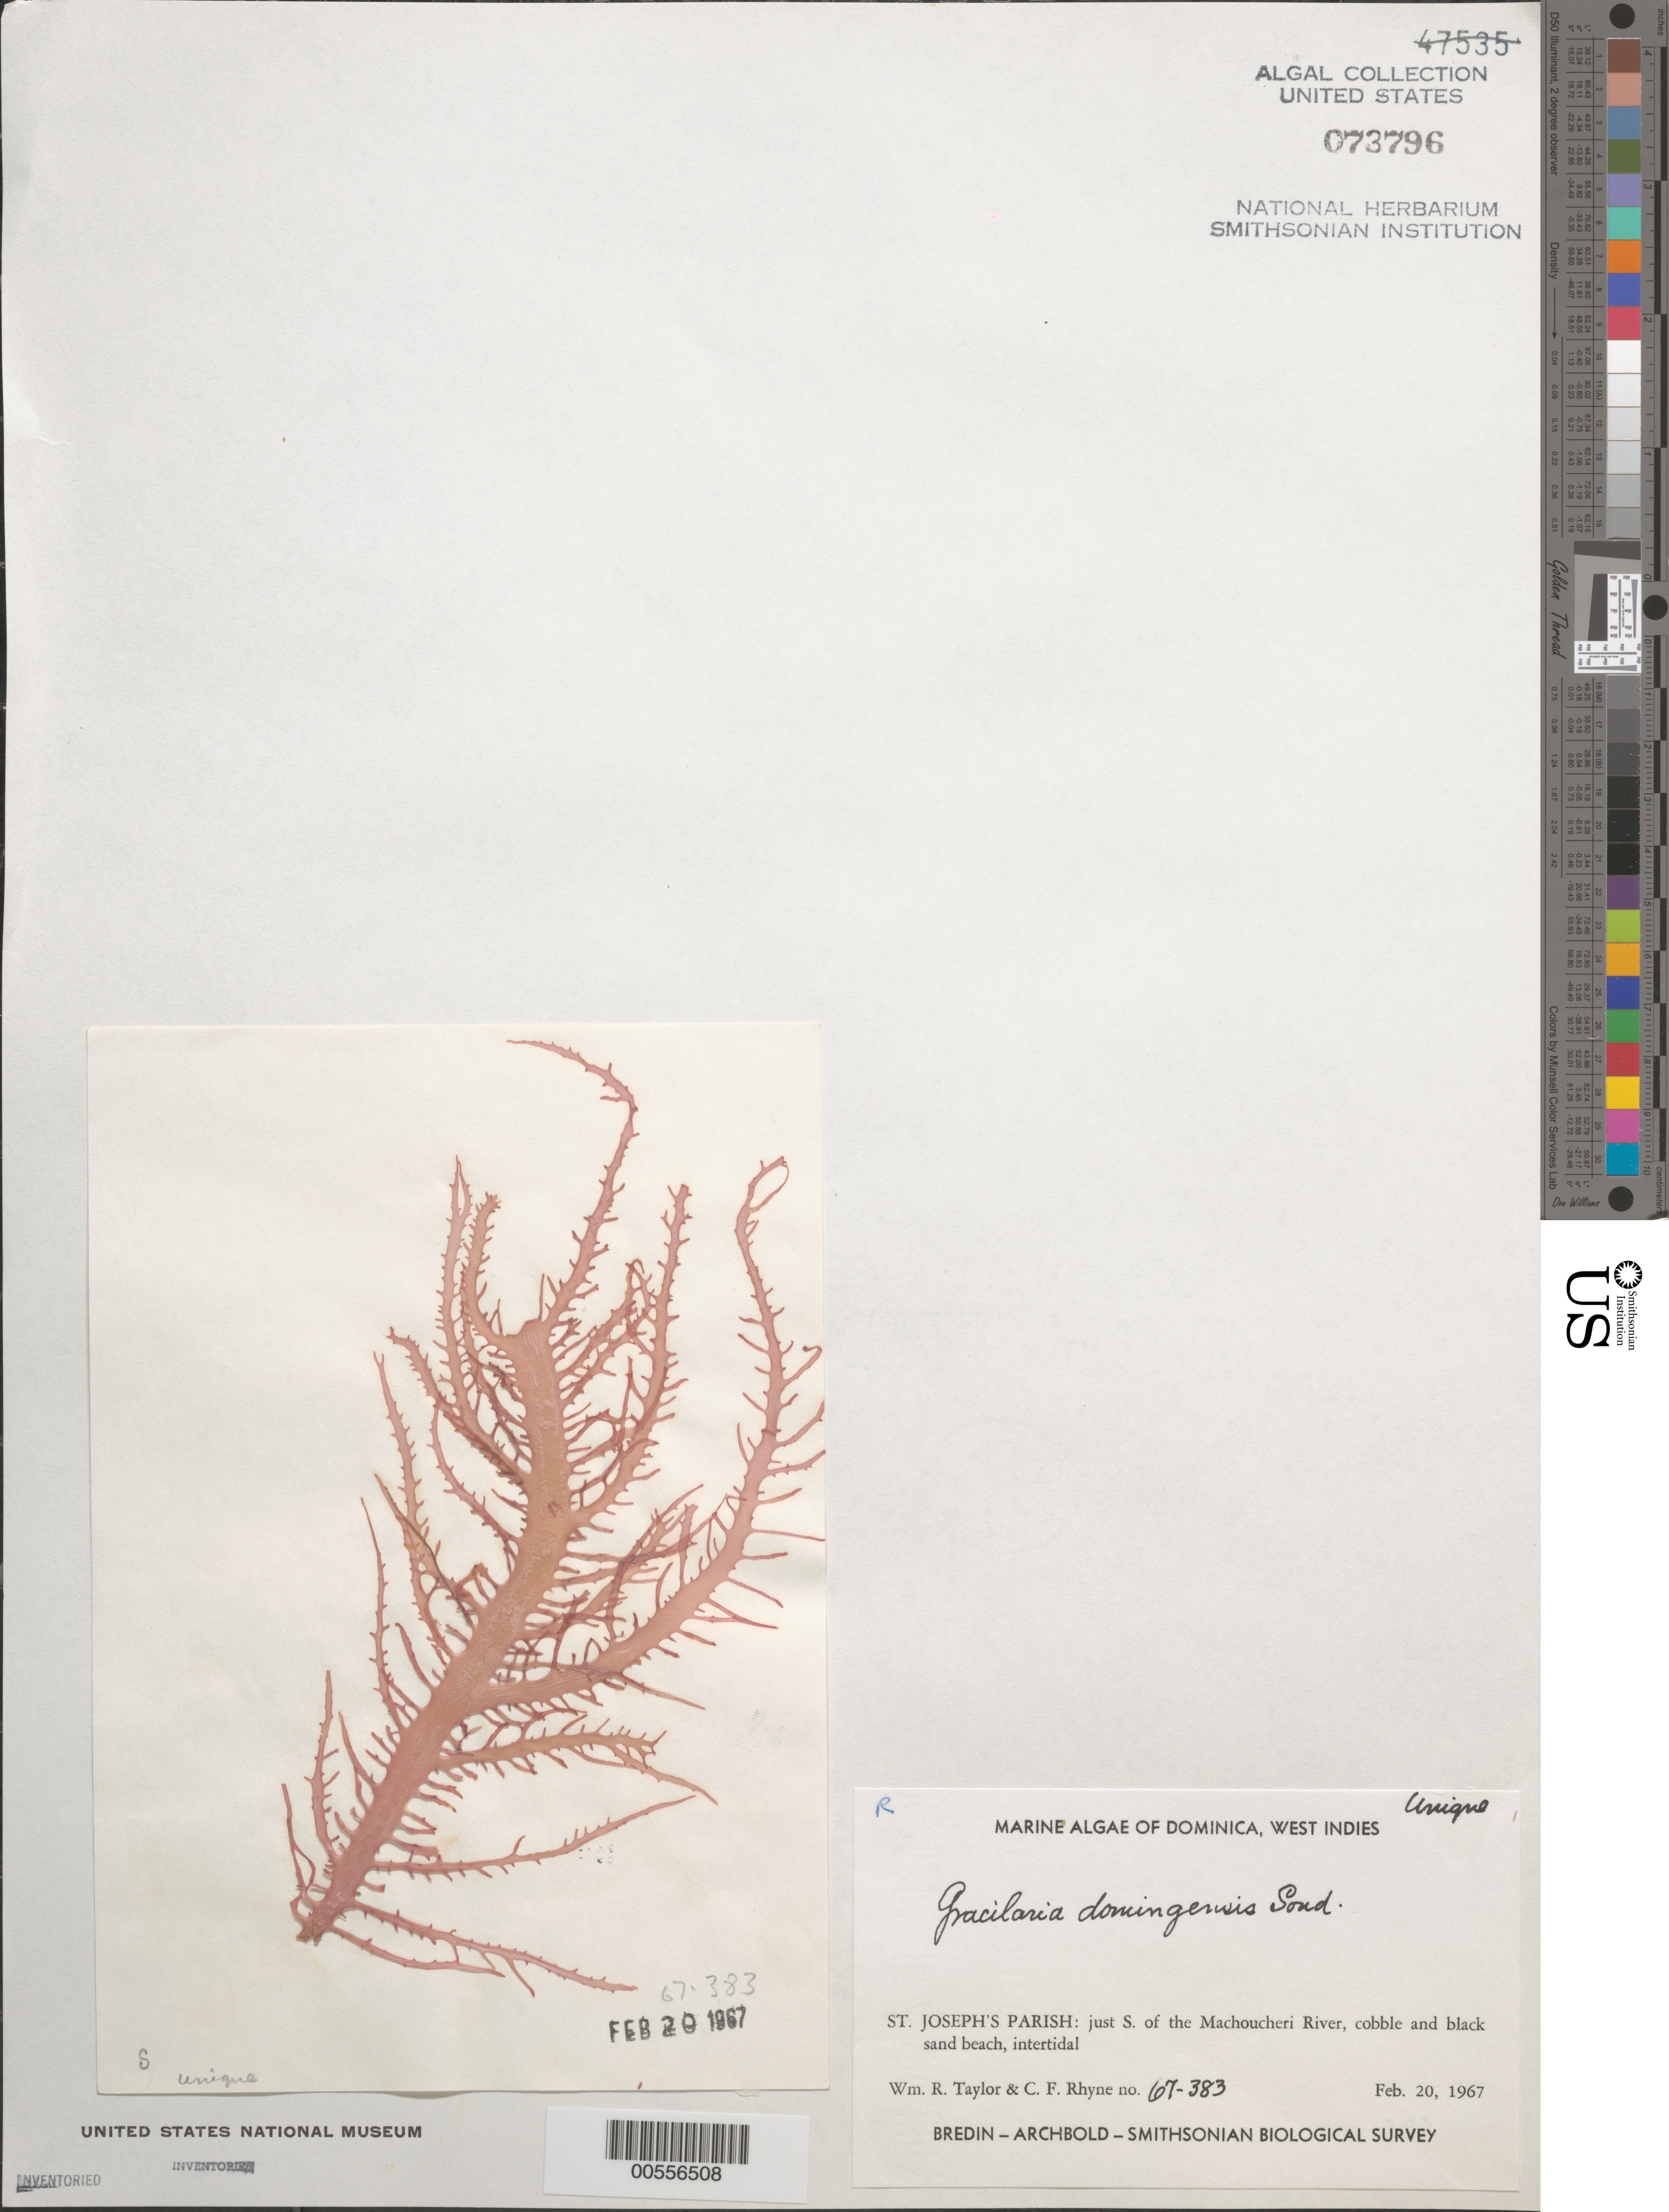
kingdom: Plantae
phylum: Rhodophyta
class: Florideophyceae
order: Gracilariales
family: Gracilariaceae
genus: Gracilaria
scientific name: Gracilaria domingensis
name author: (Kütz.) O.G. Sond. in Dickie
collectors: W. R. Taylor & C. Rhyne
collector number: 67-383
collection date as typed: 20 Feb 1967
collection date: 1967-02-20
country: Dominica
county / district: St. Joseph's Parish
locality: Just south of Machoucheri River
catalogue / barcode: US 73796